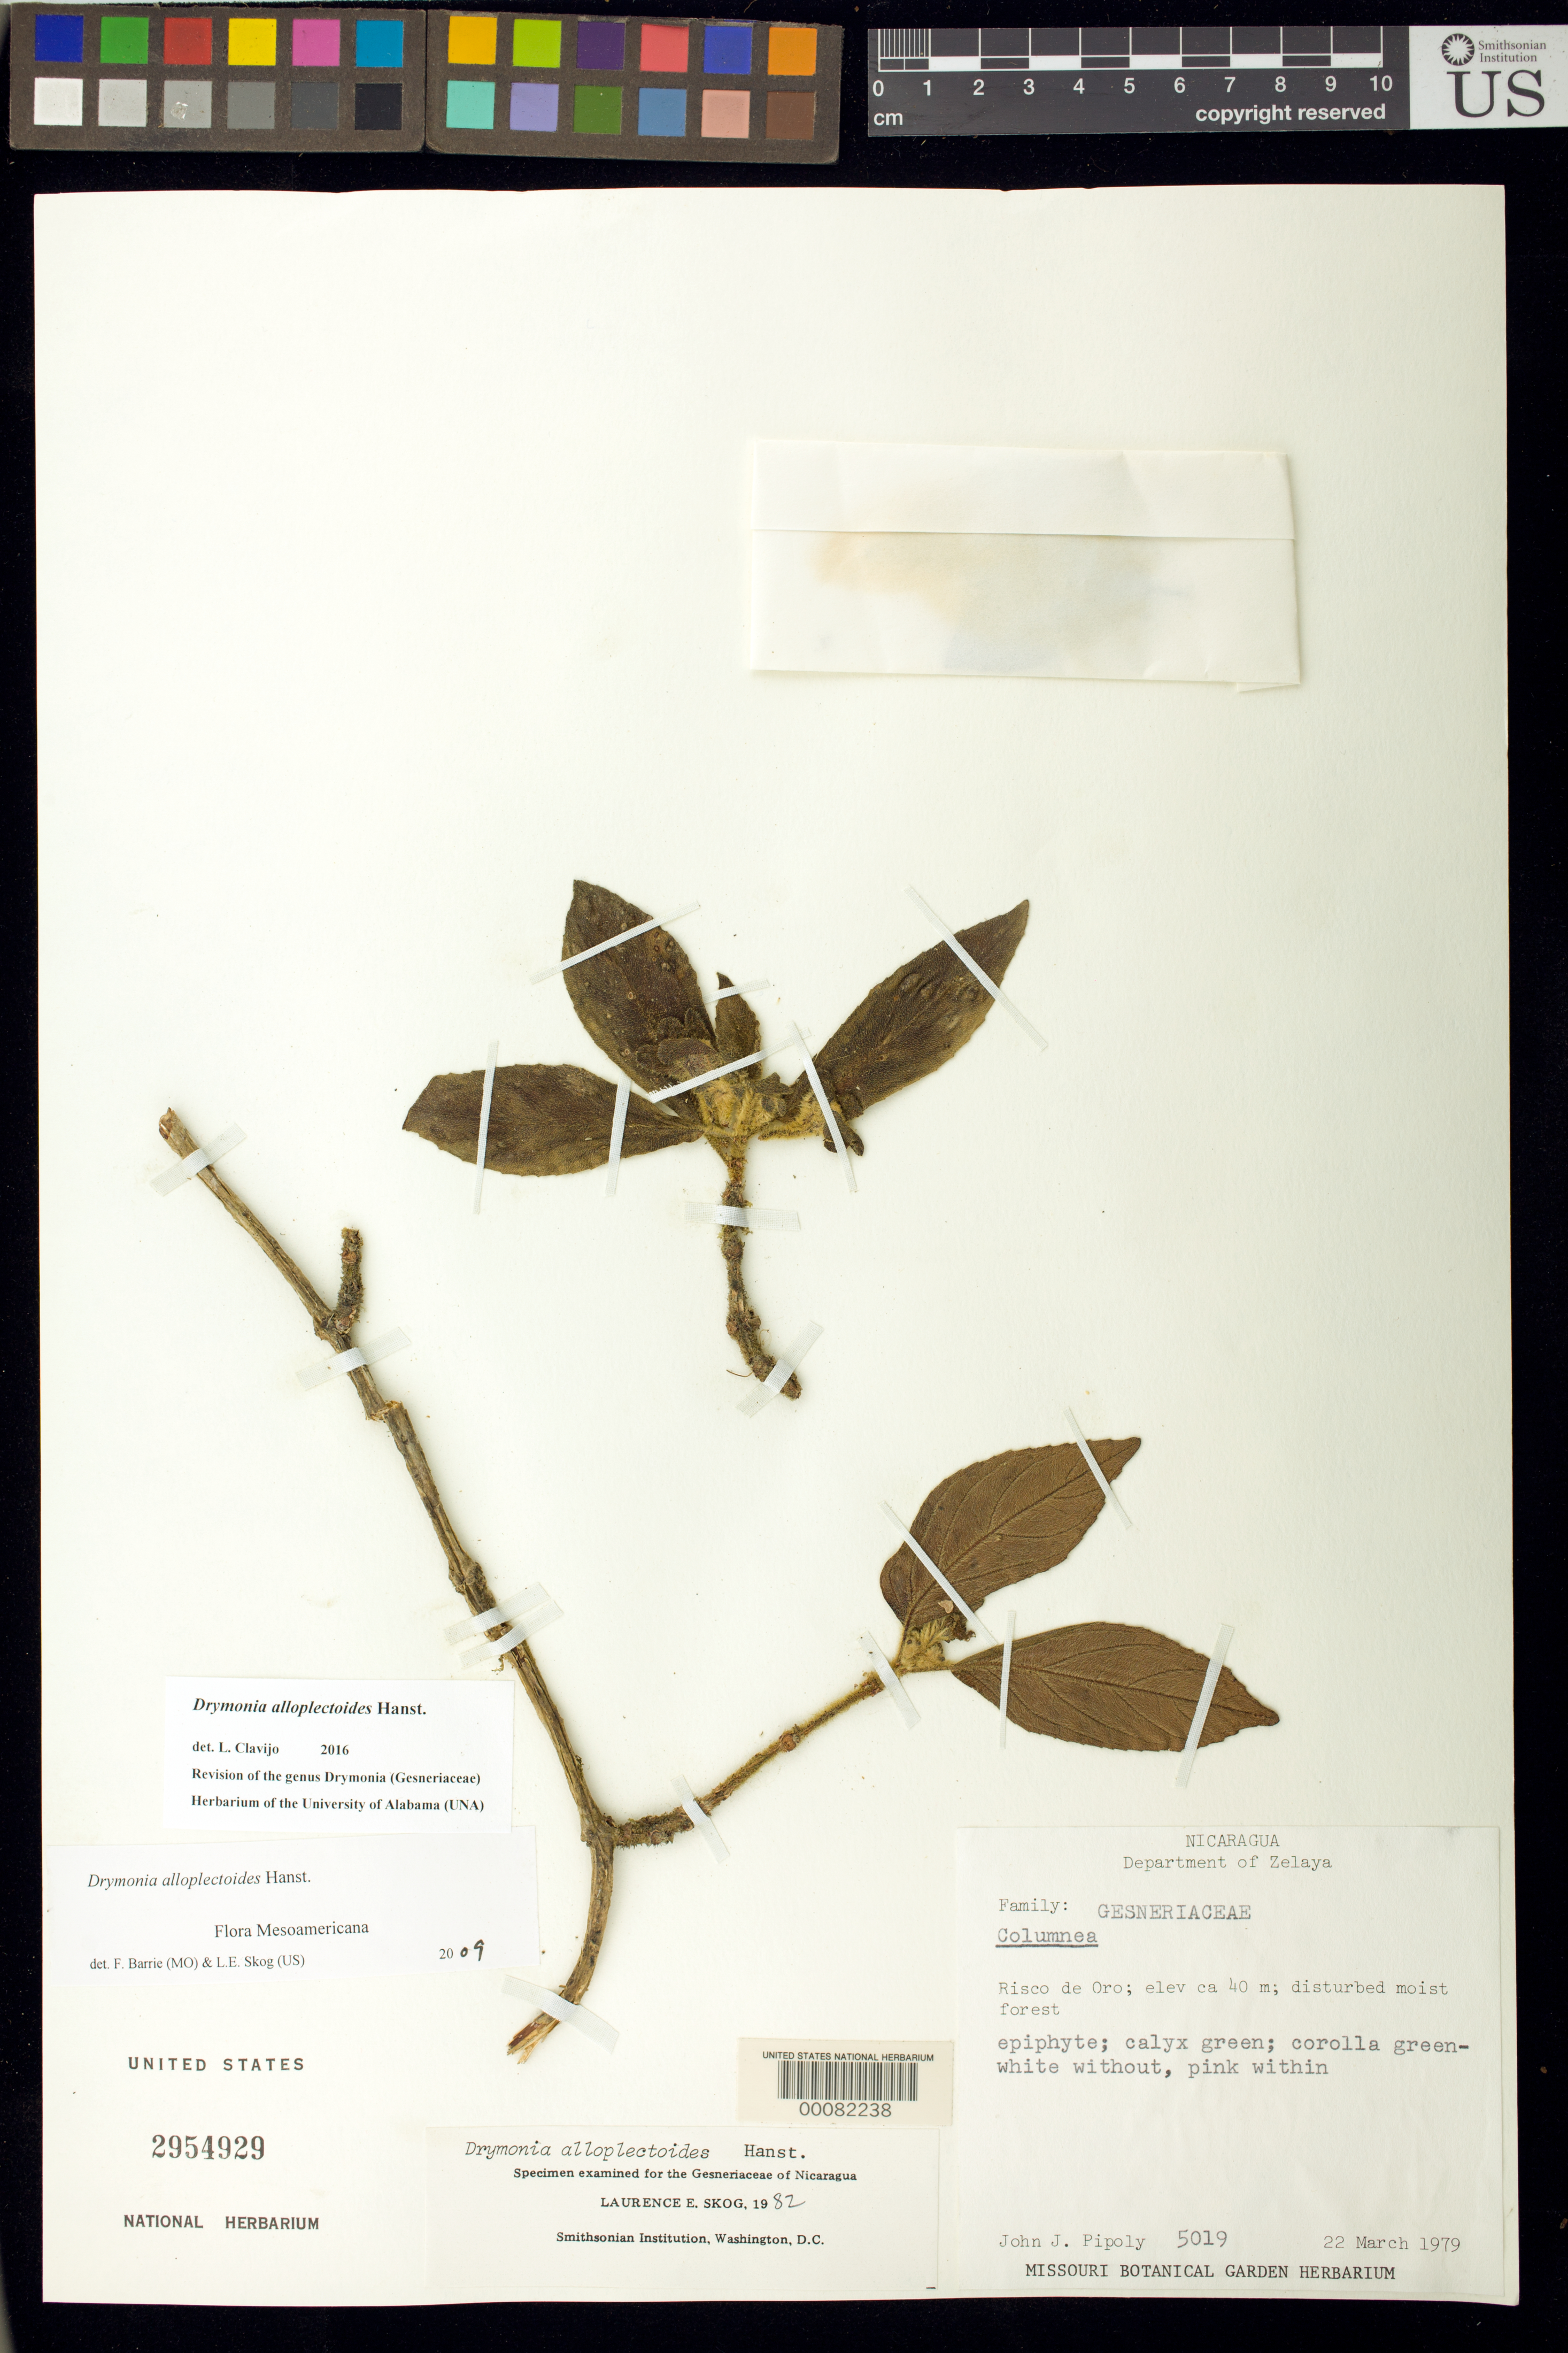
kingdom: Plantae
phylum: Tracheophyta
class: Magnoliopsida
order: Lamiales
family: Gesneriaceae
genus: Drymonia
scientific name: Drymonia alloplectoides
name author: Hanst.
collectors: J. J. Pipoly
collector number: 5019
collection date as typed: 22 Mar 1979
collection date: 1979-03-22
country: Nicaragua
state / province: Atlántico Norte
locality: Risco de Oro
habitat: Disturbed moist forest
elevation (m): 40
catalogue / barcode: US 2954929